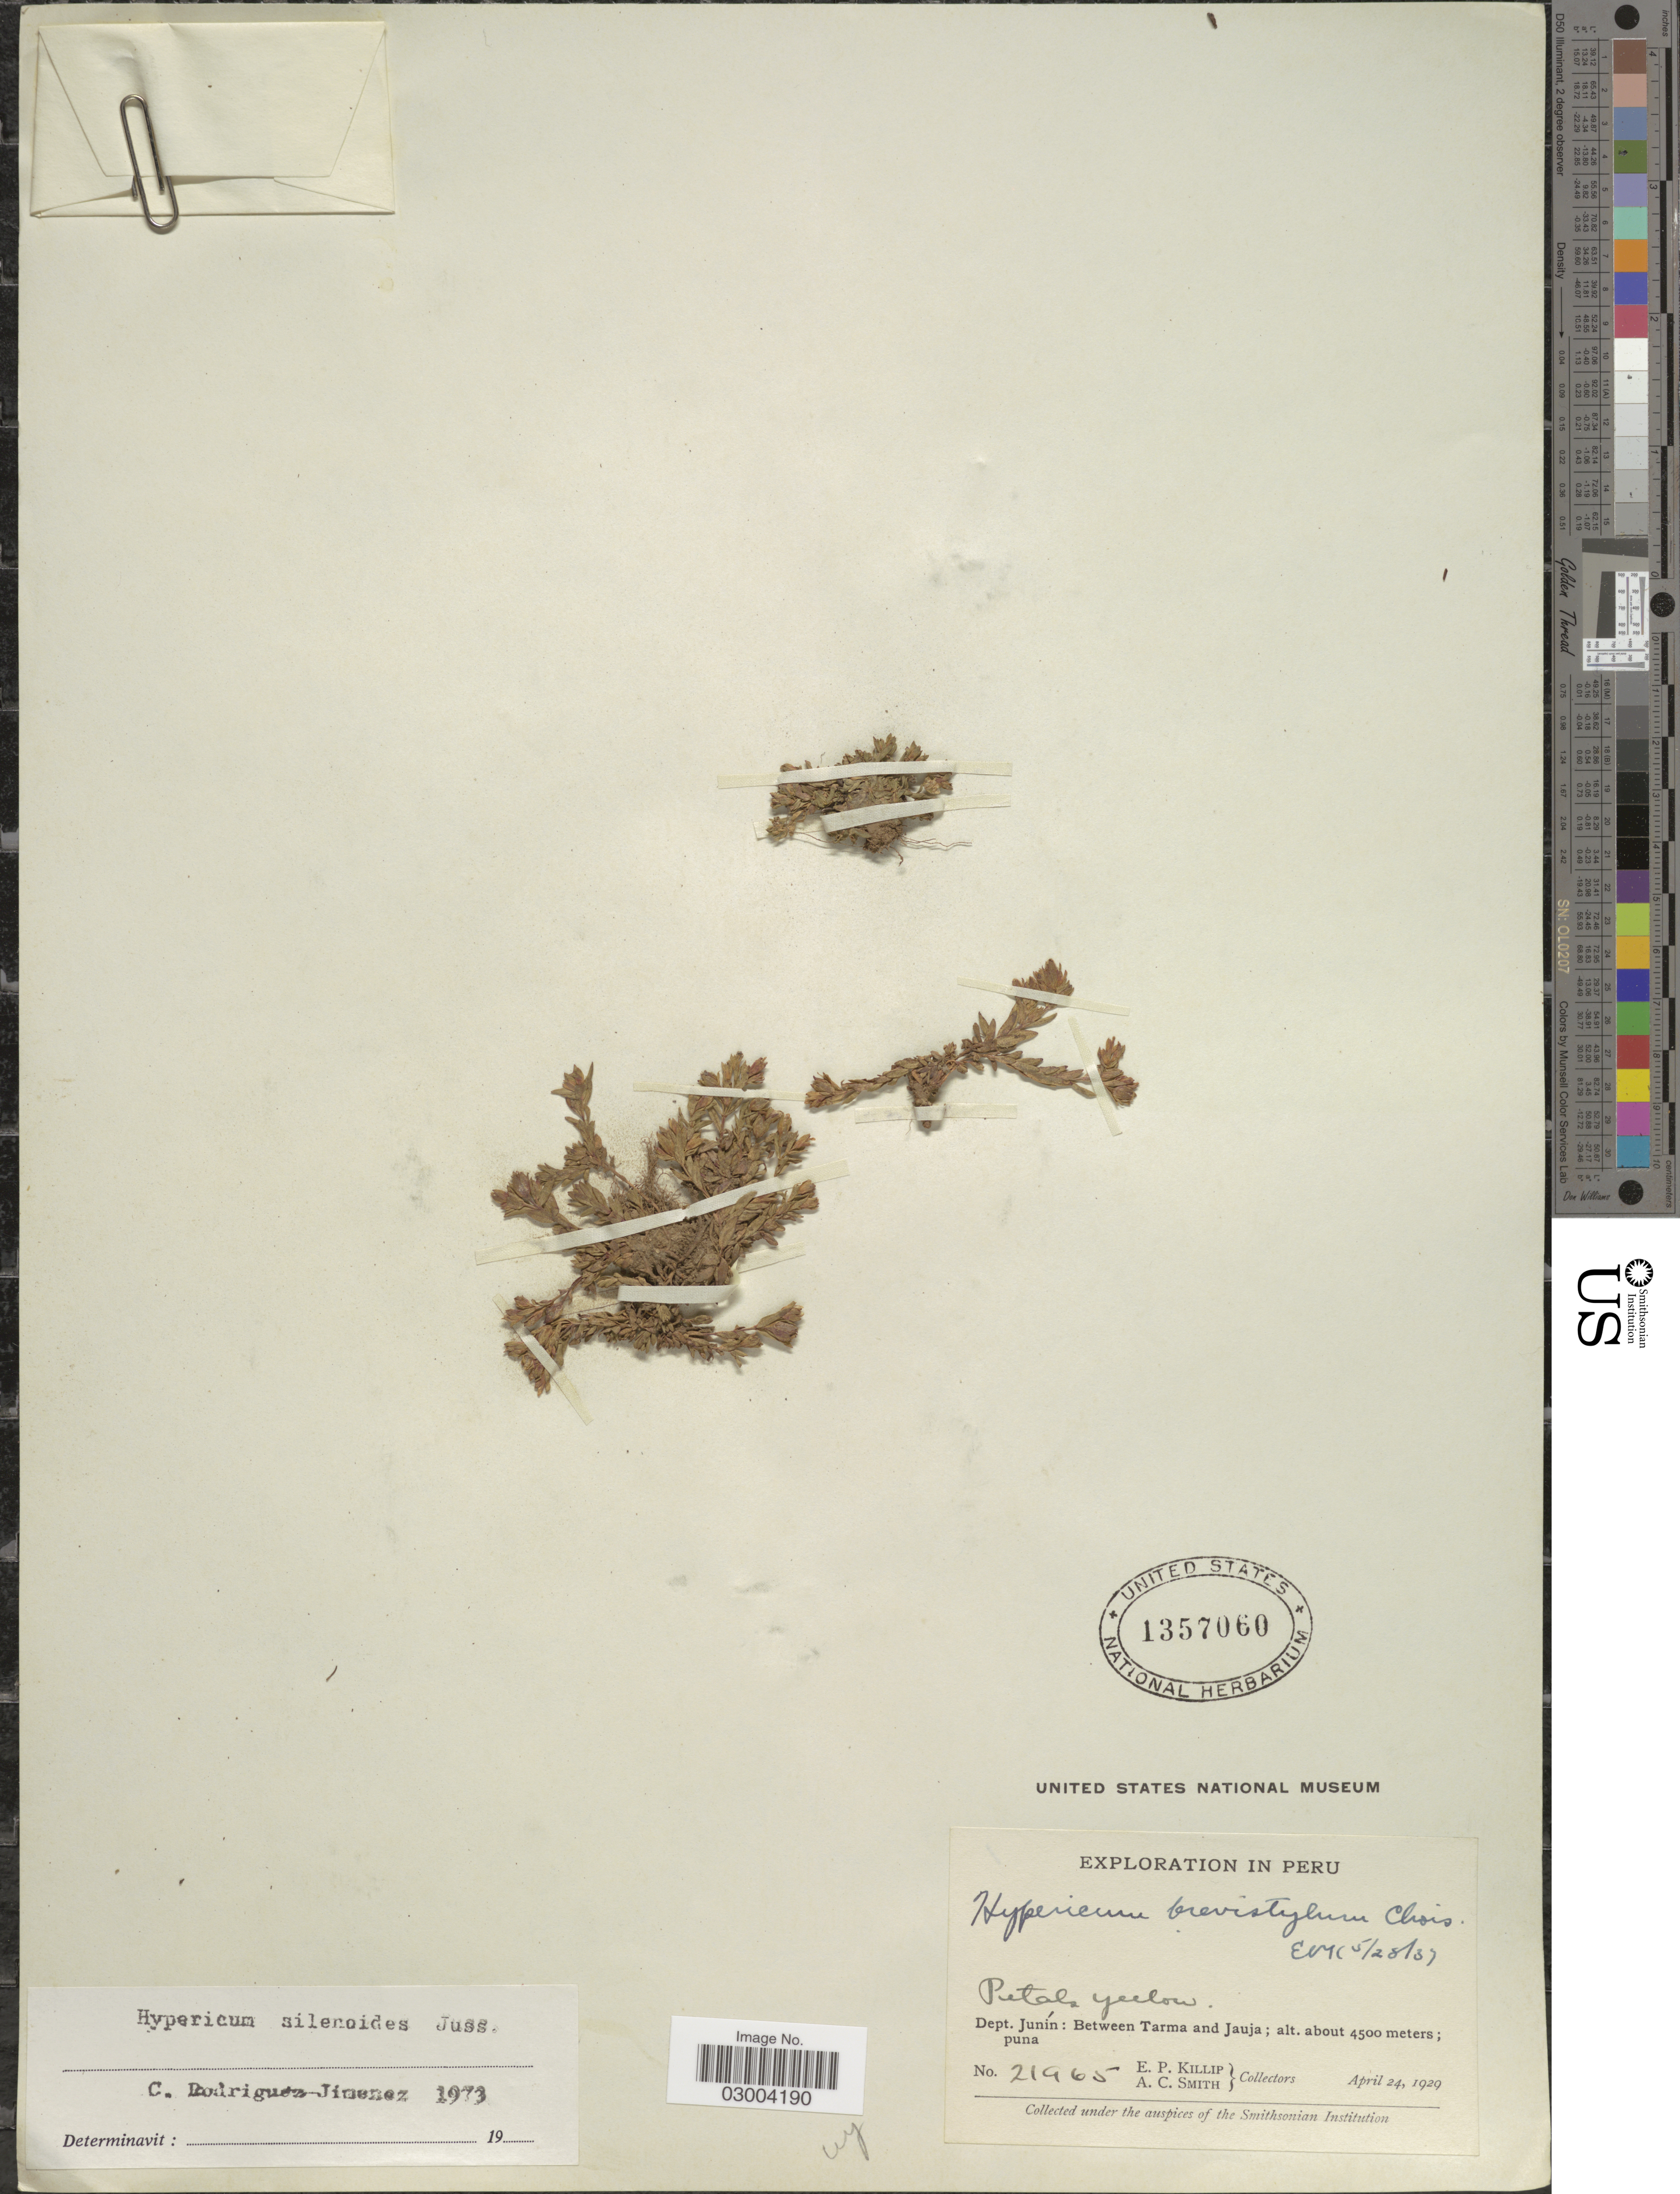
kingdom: Plantae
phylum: Tracheophyta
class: Magnoliopsida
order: Malpighiales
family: Hypericaceae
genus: Hypericum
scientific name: Hypericum silenoides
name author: Juss.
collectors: E. P. Killip & A. C. Smith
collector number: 21965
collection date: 1929-04-24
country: Peru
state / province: Junín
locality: Dept. Junín: Between Tarma and Jauja.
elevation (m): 4500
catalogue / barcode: US 1357060